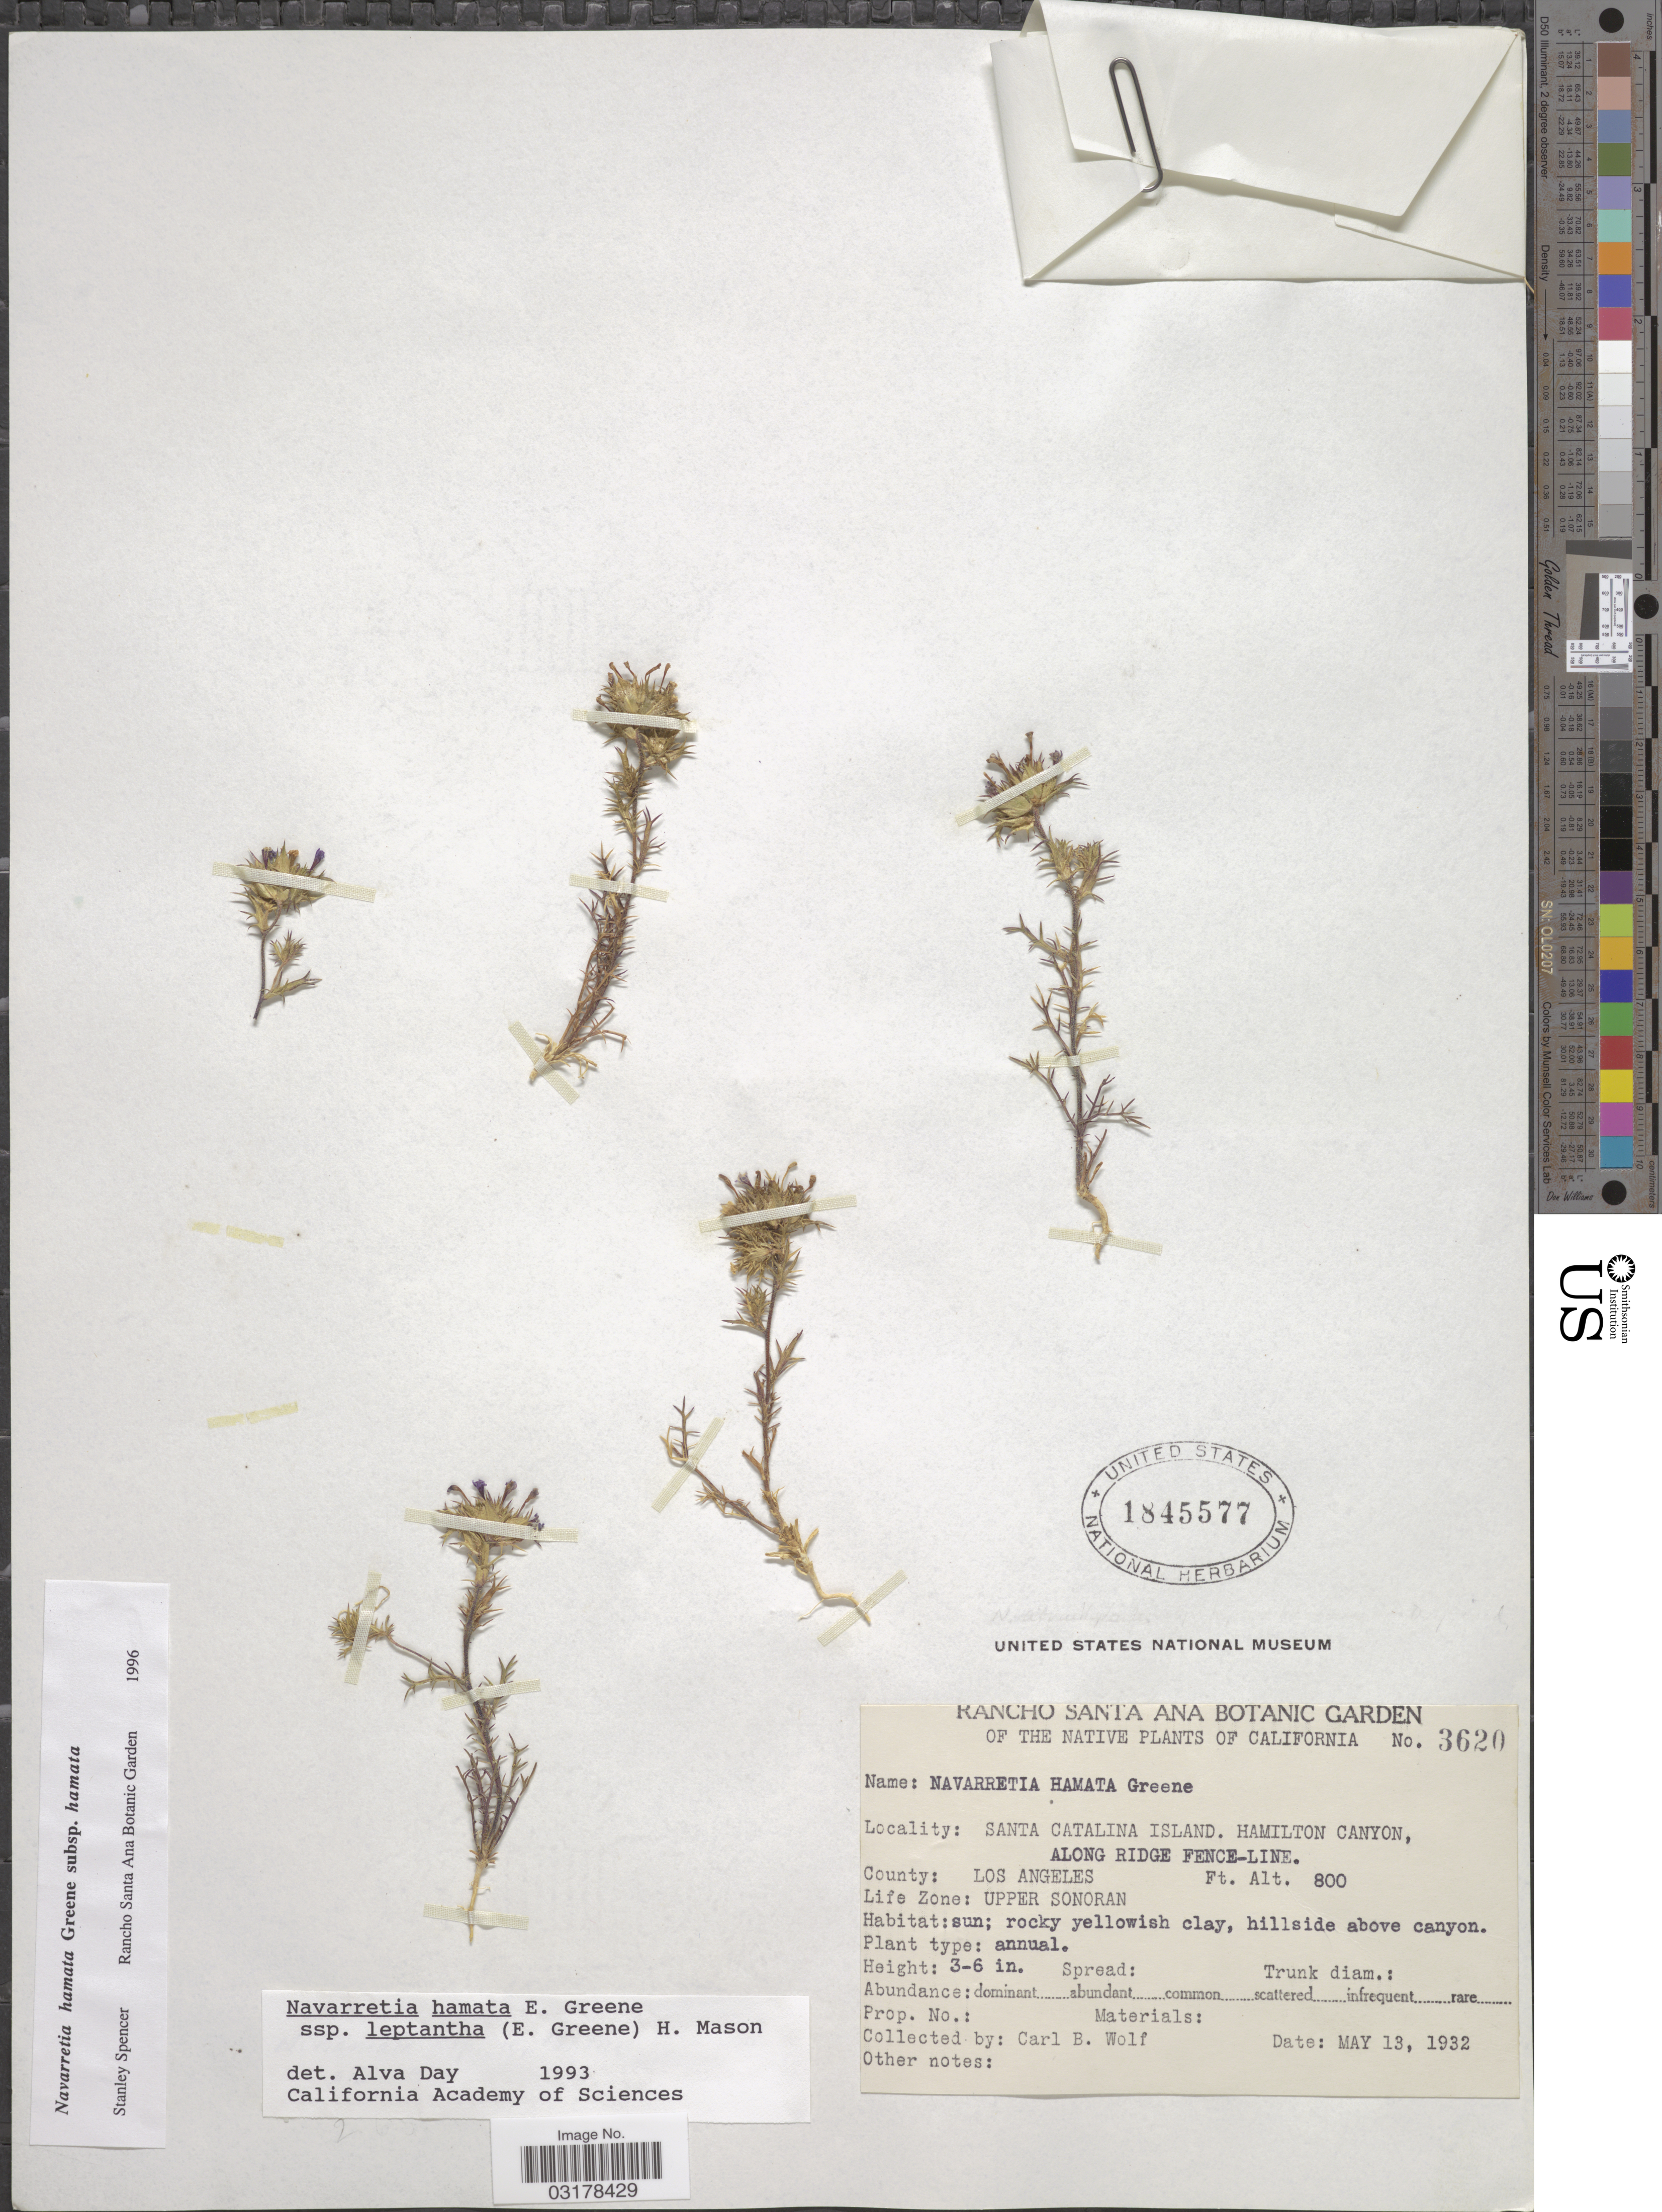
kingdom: Plantae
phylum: Tracheophyta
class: Magnoliopsida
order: Ericales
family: Polemoniaceae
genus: Navarretia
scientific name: Navarretia hamata var. hamata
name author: Greene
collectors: C. B. Wolf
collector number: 3620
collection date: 1932-05-13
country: United States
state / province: California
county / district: Los Angeles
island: Santa Catalina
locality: Santa Catalina Island. Hamilton Canyon, Along Ridge Fence-Line. County: Los Angeles. Life Zone: Upper Sonoran.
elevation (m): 244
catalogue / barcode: US 1845577